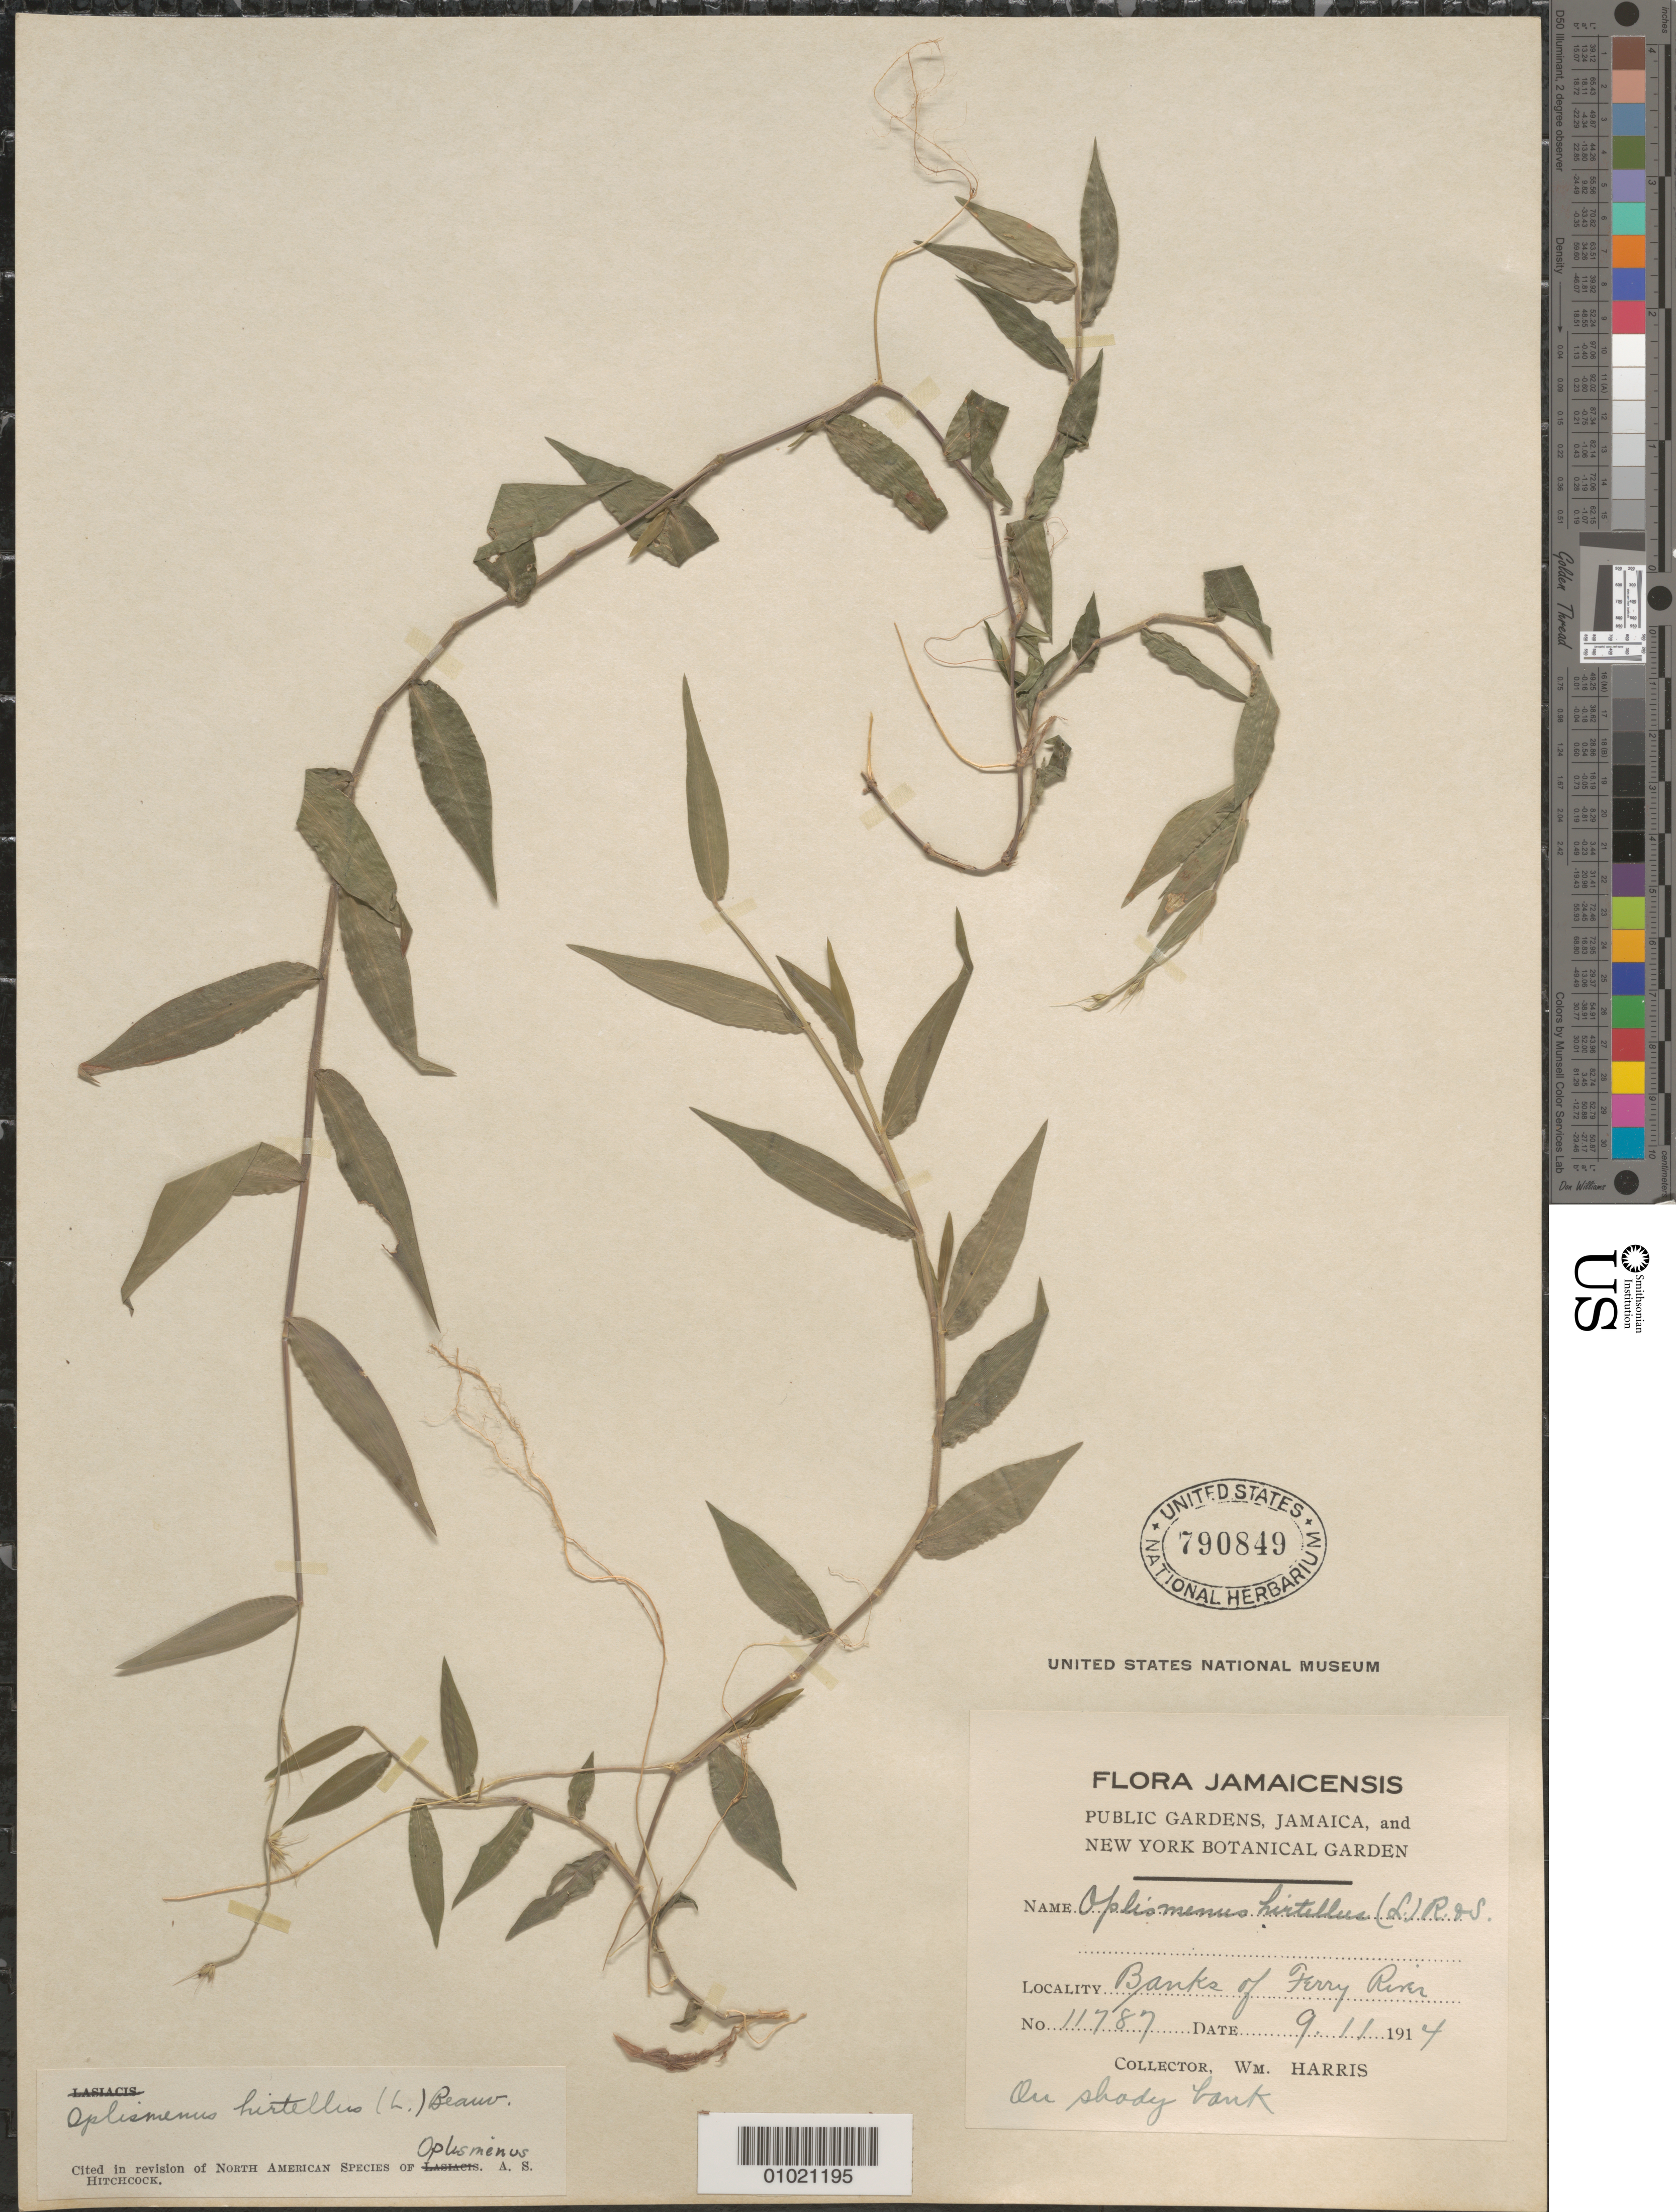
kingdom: Plantae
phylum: Tracheophyta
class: Liliopsida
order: Poales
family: Poaceae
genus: Oplismenus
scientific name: Oplismenus hirtellus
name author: (L.) P. Beauv.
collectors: W. Harris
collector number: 11787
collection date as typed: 09 Nov 1914 or 11 Sep 1914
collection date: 1914-09-11 or 1914-11-09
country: Jamaica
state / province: Kingston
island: Jamaica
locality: Banks of Ferry River.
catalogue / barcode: US 790849